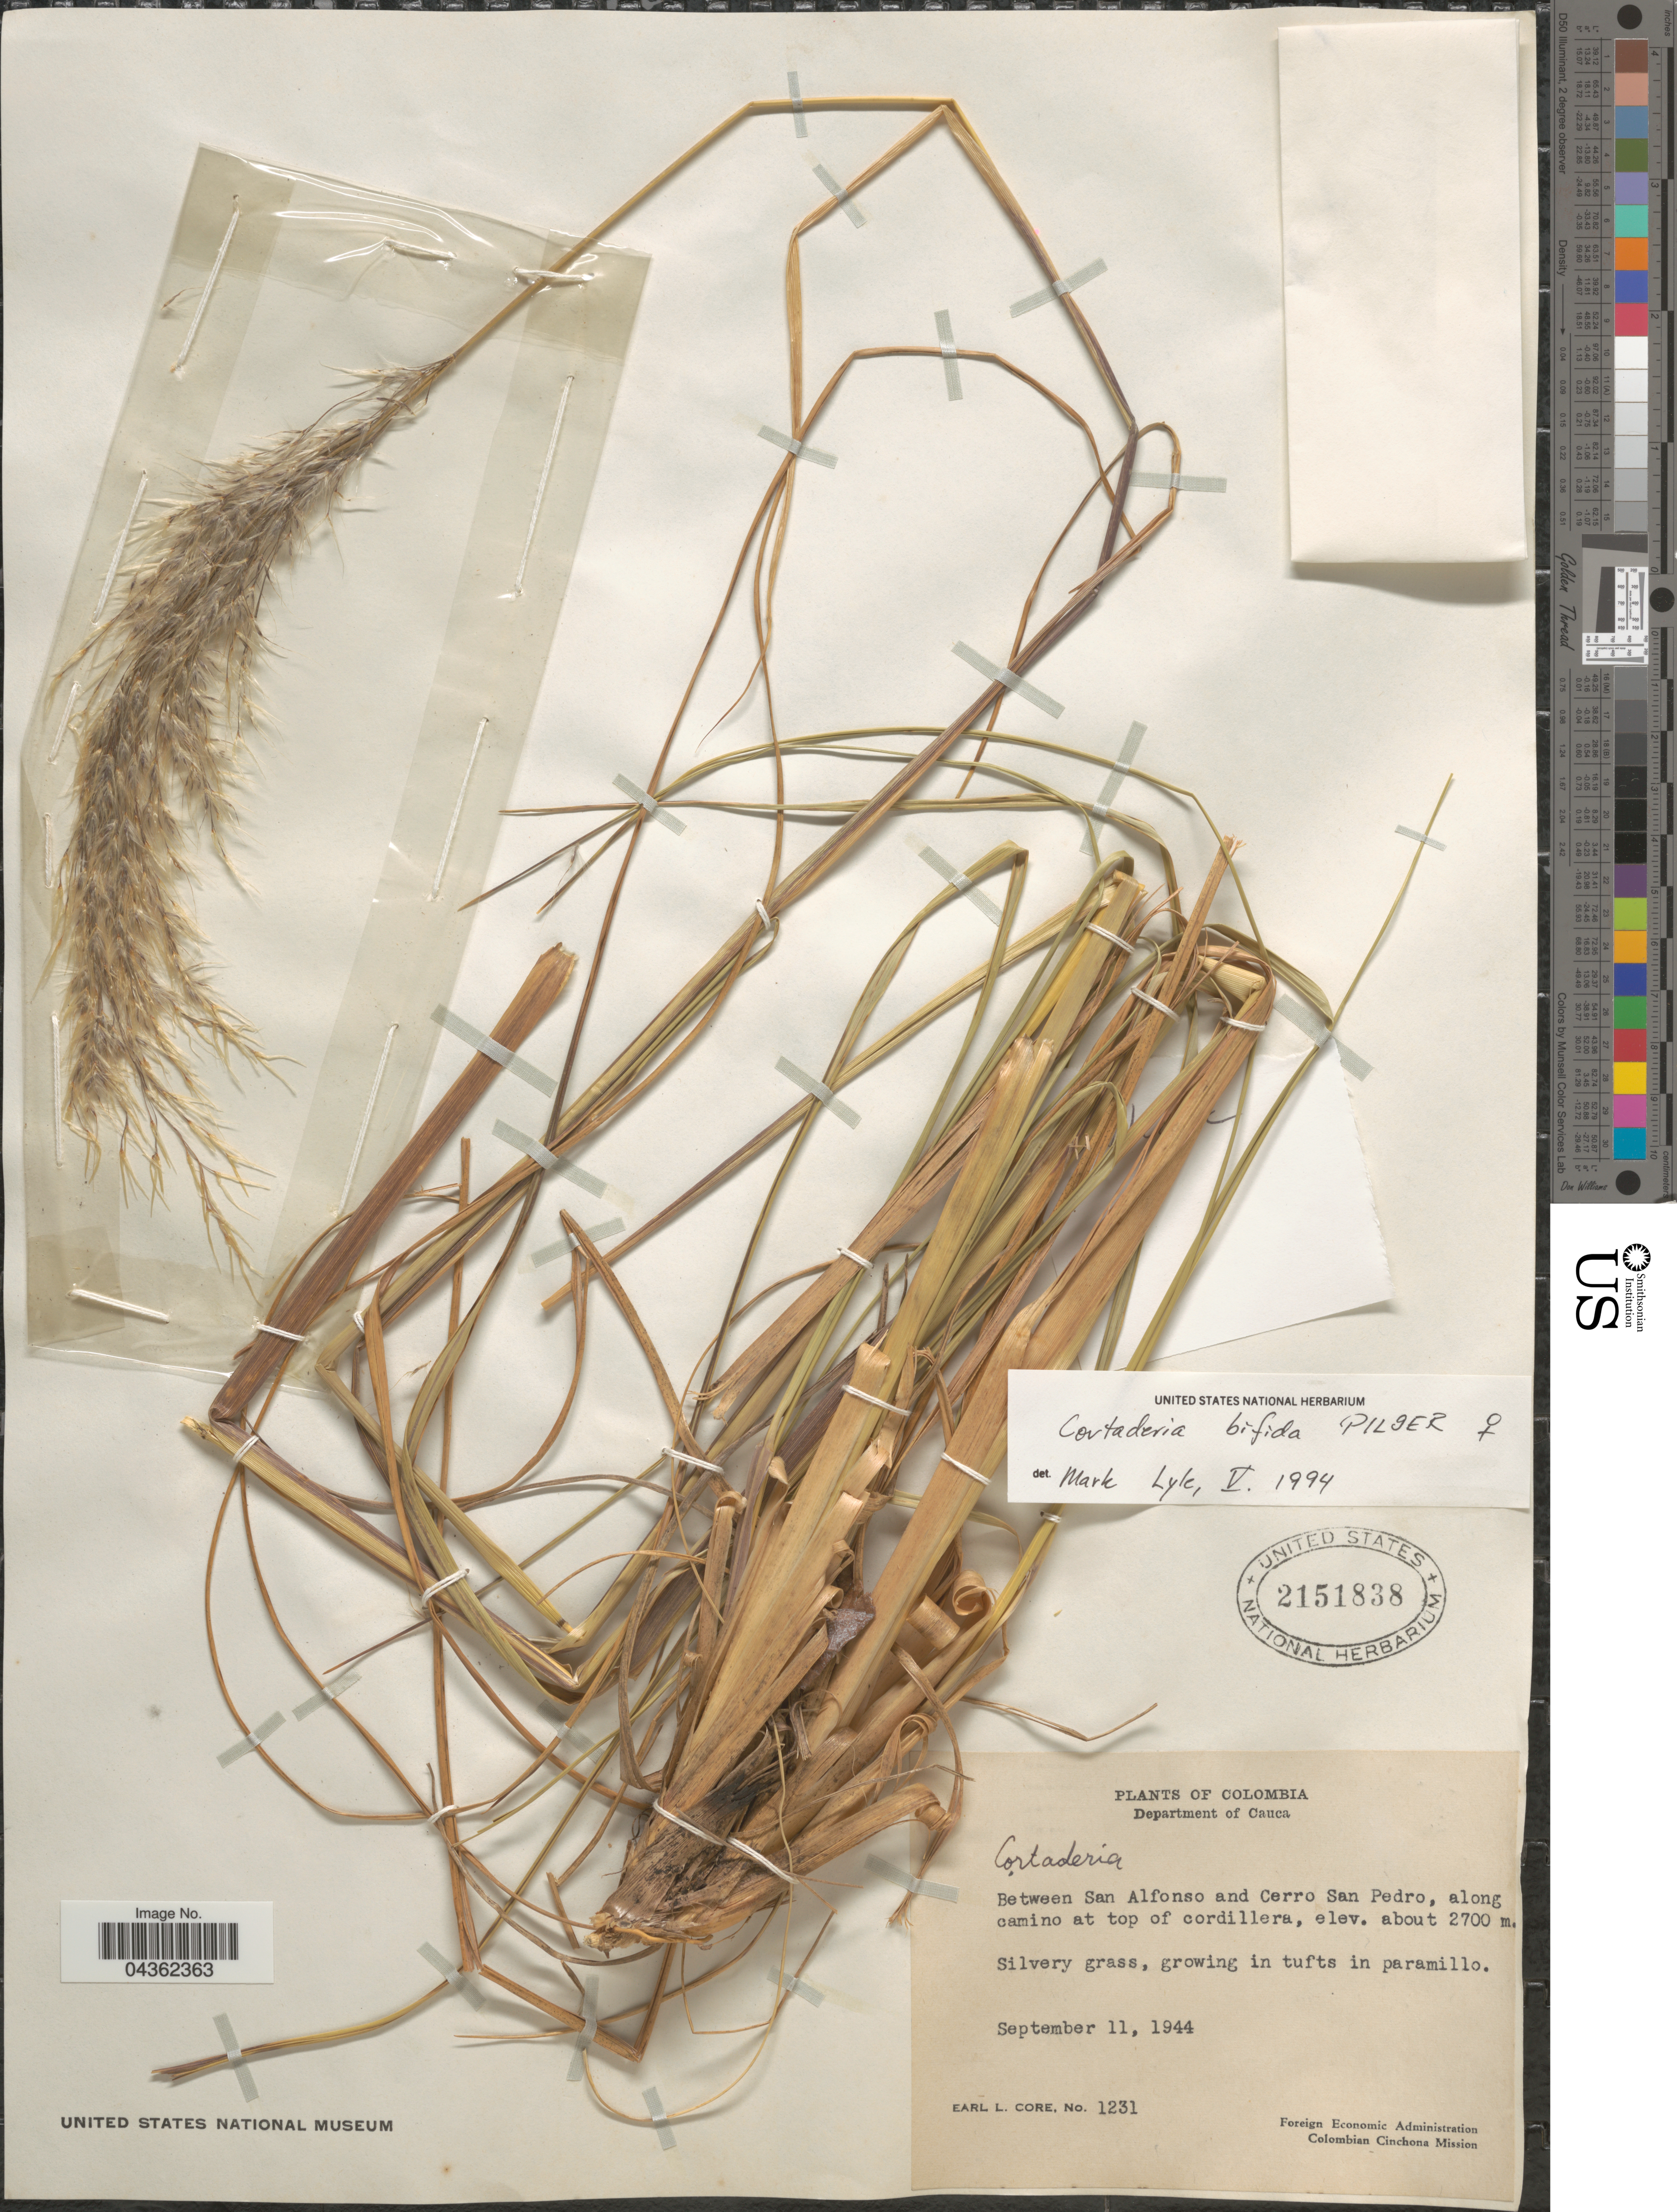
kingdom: Plantae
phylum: Tracheophyta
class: Liliopsida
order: Poales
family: Poaceae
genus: Cortaderia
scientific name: Cortaderia bifida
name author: Pilg.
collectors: E. L. Core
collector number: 1231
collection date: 1944-09-11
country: Colombia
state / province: Cauca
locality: Department of Cauca. Between San Alfonso and Cerro San Pedro, along camino at top of cordillera. Foreign Economic Administration Colombian Cichona Mission.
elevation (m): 2700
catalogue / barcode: US 2151838